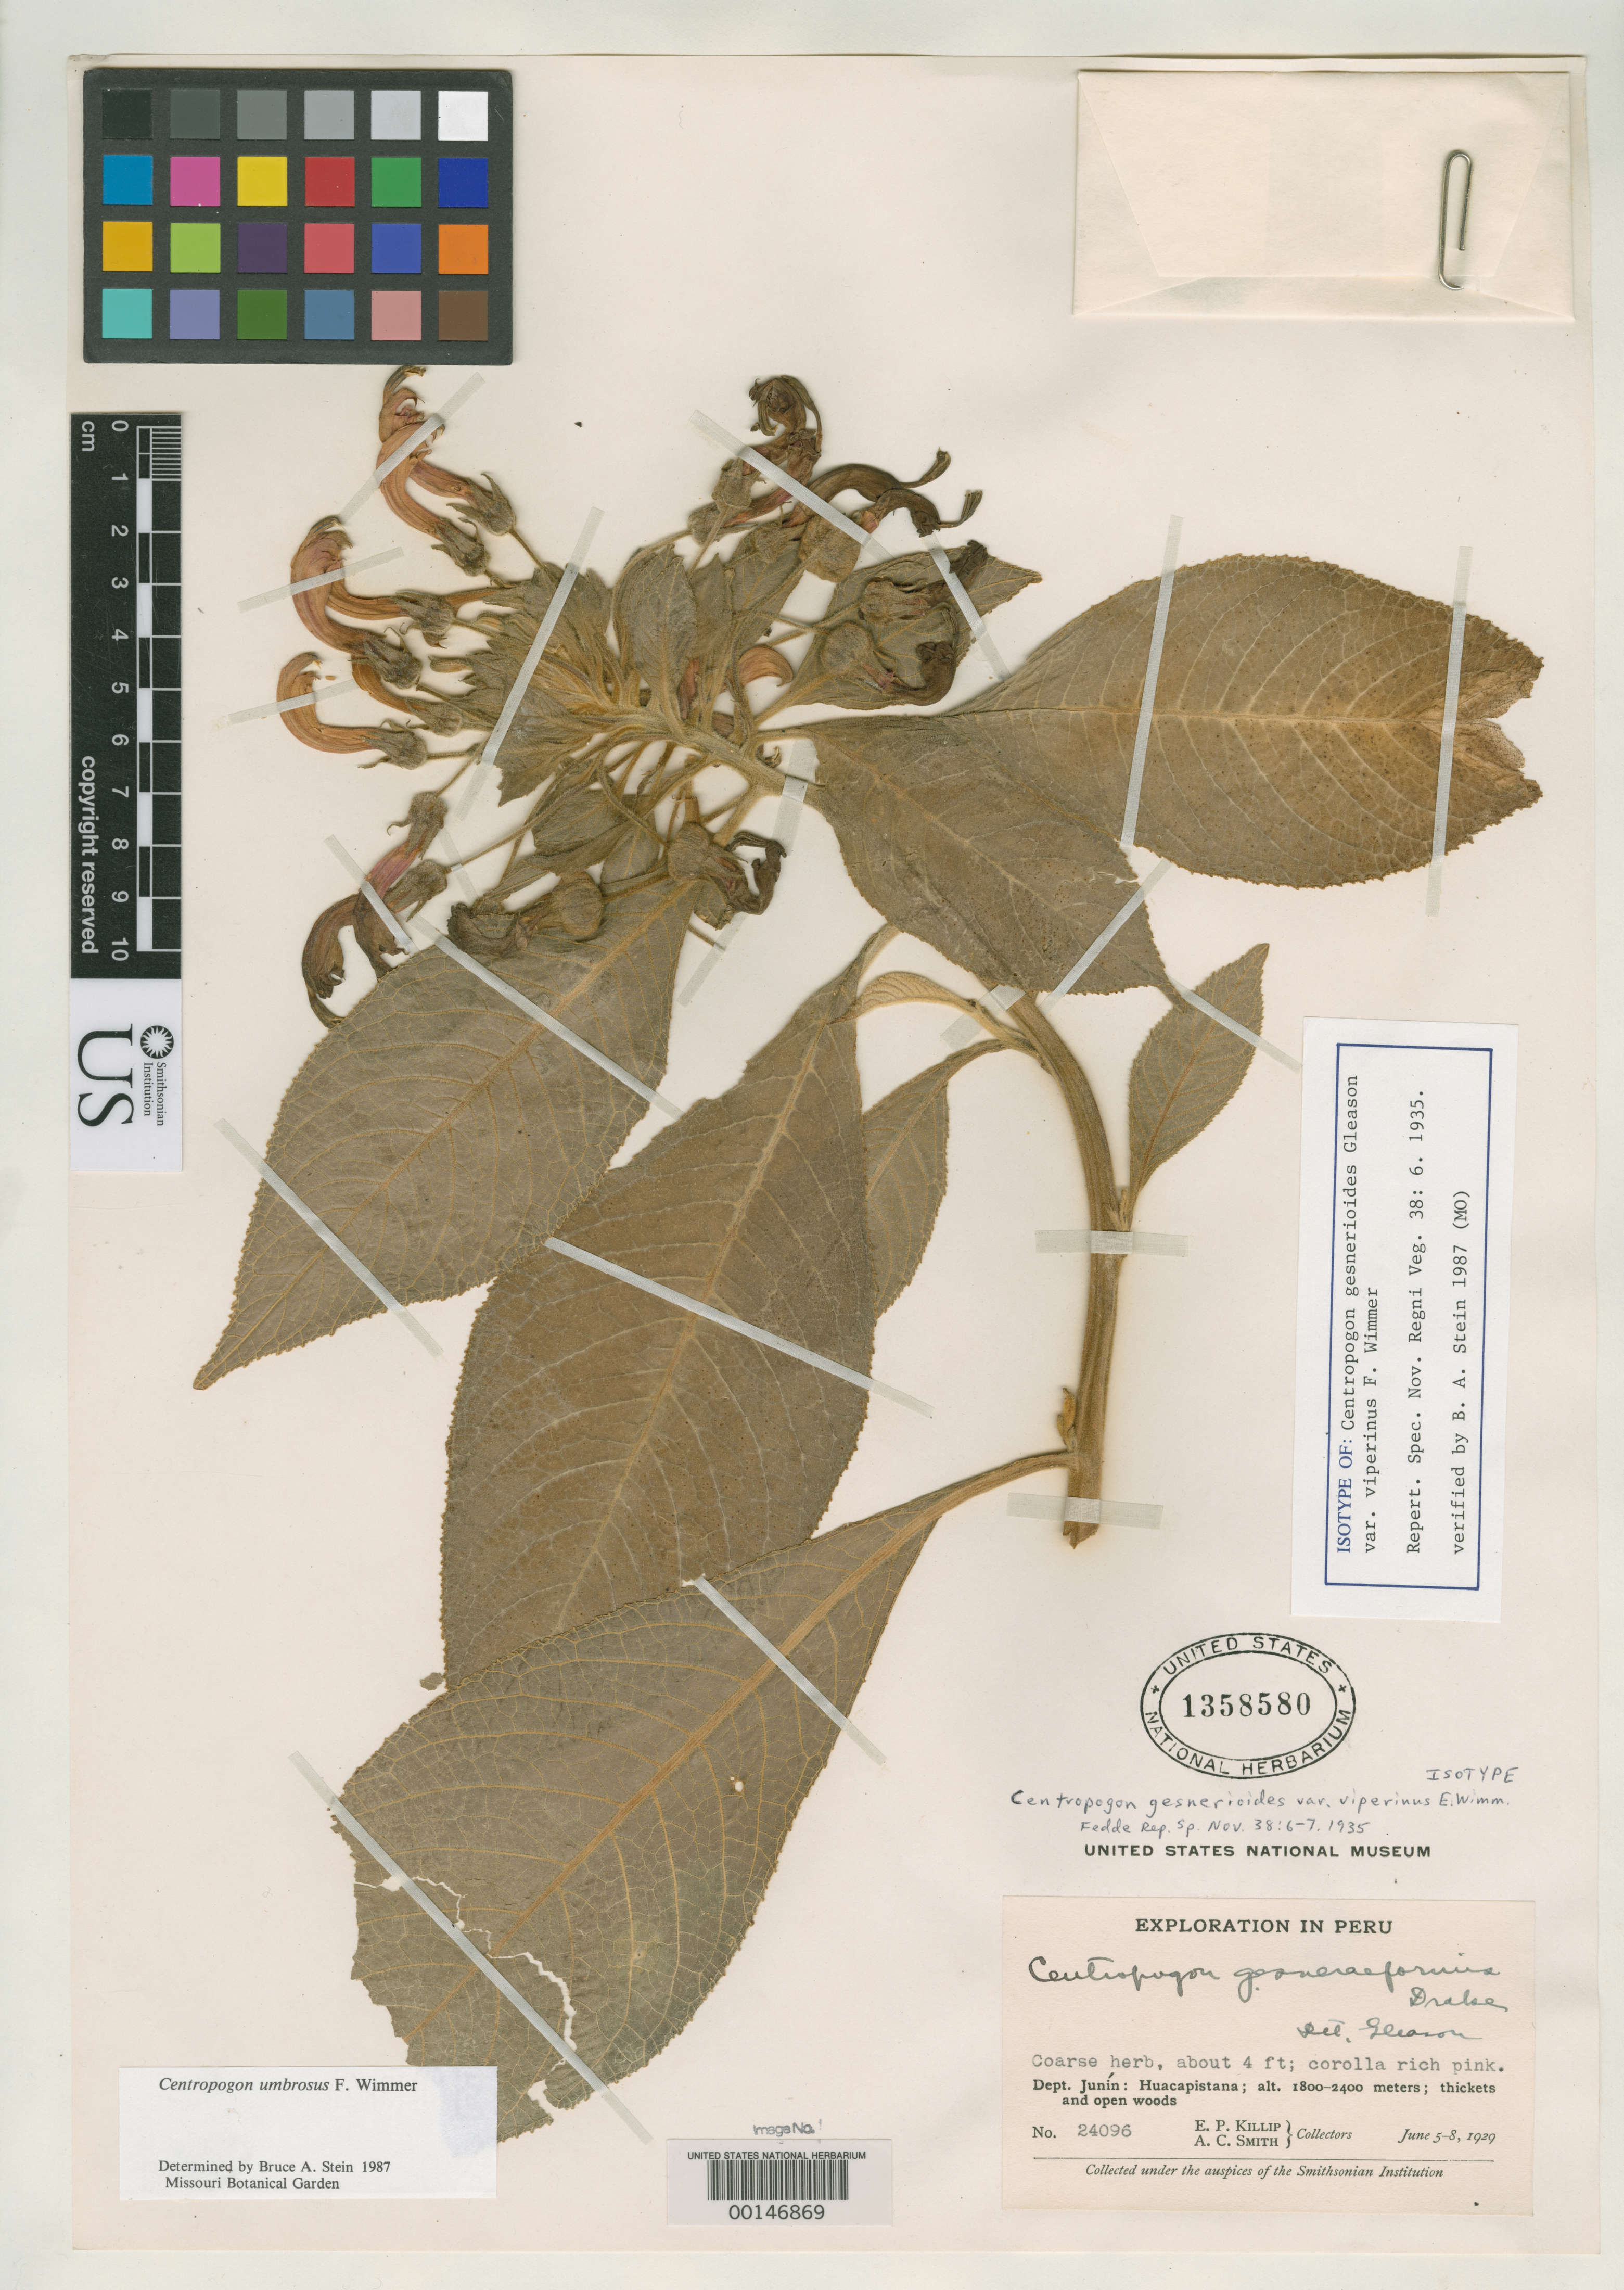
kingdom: Plantae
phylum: Tracheophyta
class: Magnoliopsida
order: Asterales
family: Campanulaceae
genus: Centropogon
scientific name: Centropogon gesnerioides var. viperinus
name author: E. Wimm.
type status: Isotype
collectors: E. P. Killip & A. C. Smith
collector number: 24096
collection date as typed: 05 Jun 1929 to 08 Jun 1929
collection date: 1929-06-05/1929-06-08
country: Peru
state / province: Junín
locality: Huacapistana.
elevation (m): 1800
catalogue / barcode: US 1358580